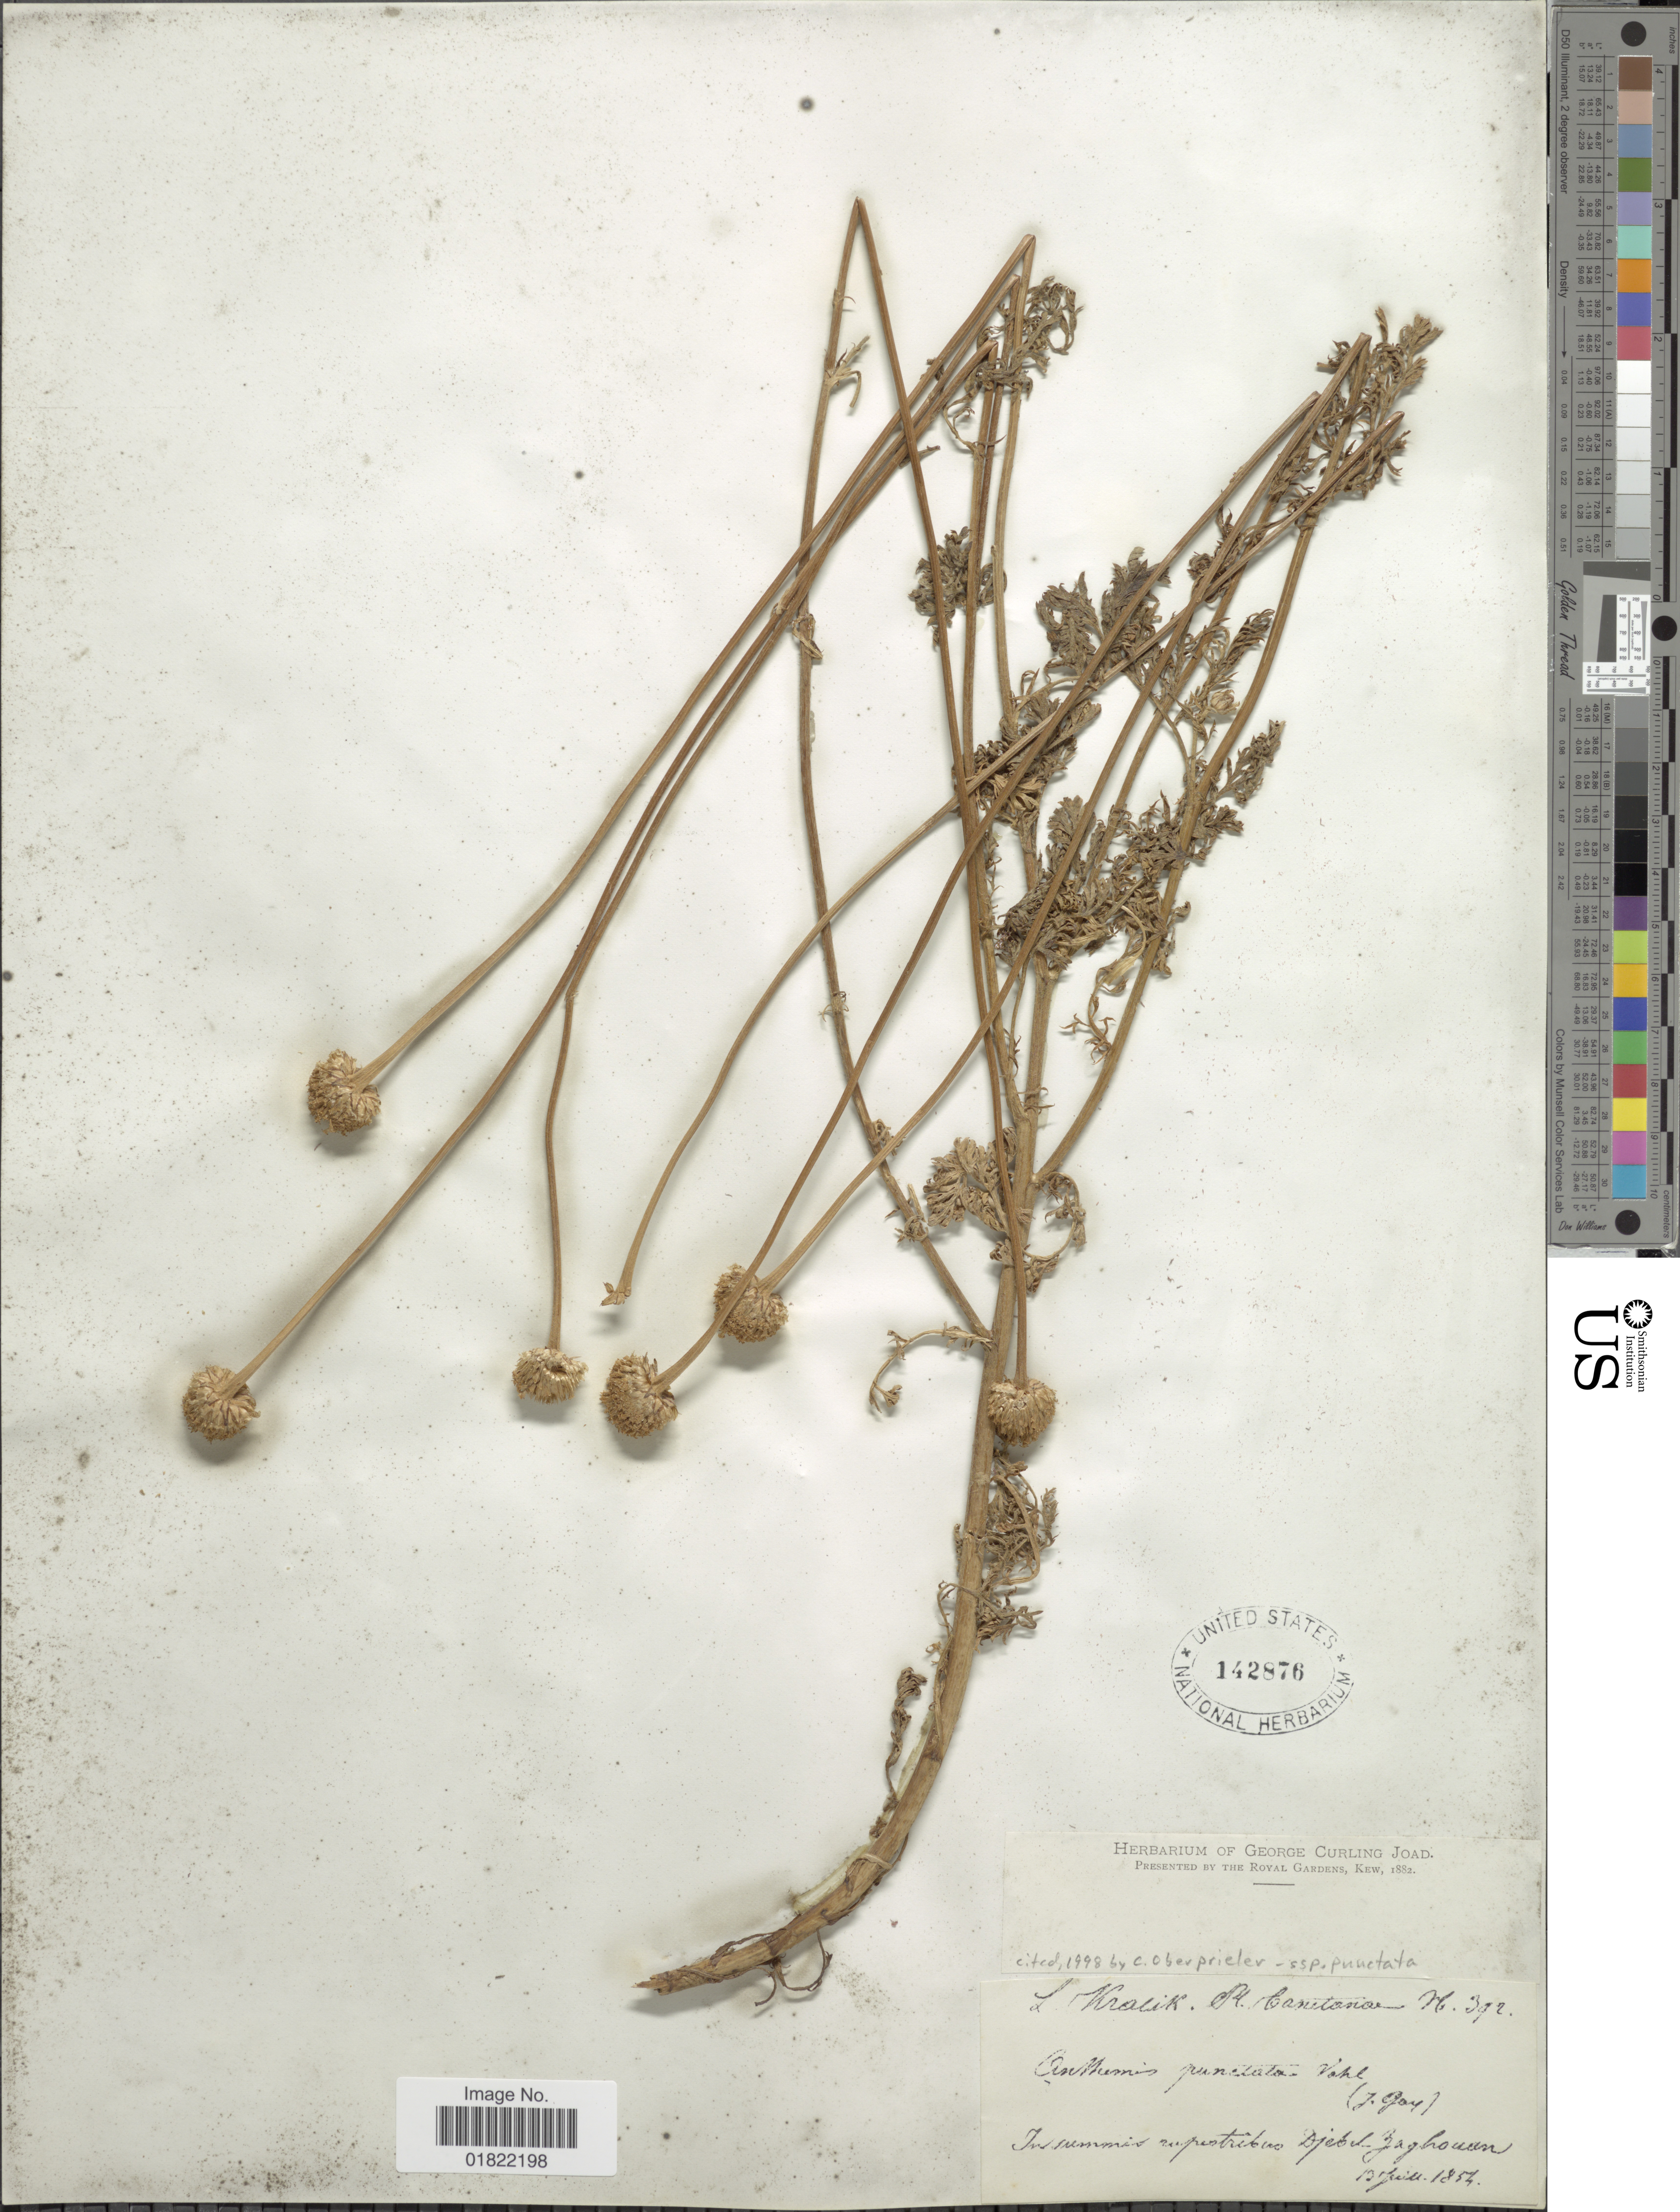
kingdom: Plantae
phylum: Tracheophyta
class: Magnoliopsida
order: Asterales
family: Asteraceae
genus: Anthemis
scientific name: Anthemis punctata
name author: Vahl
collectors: L. Kralik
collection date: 1854-07-13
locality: In summit rupestribus Djebet Zagbouwen [interpreted]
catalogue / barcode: US 142876